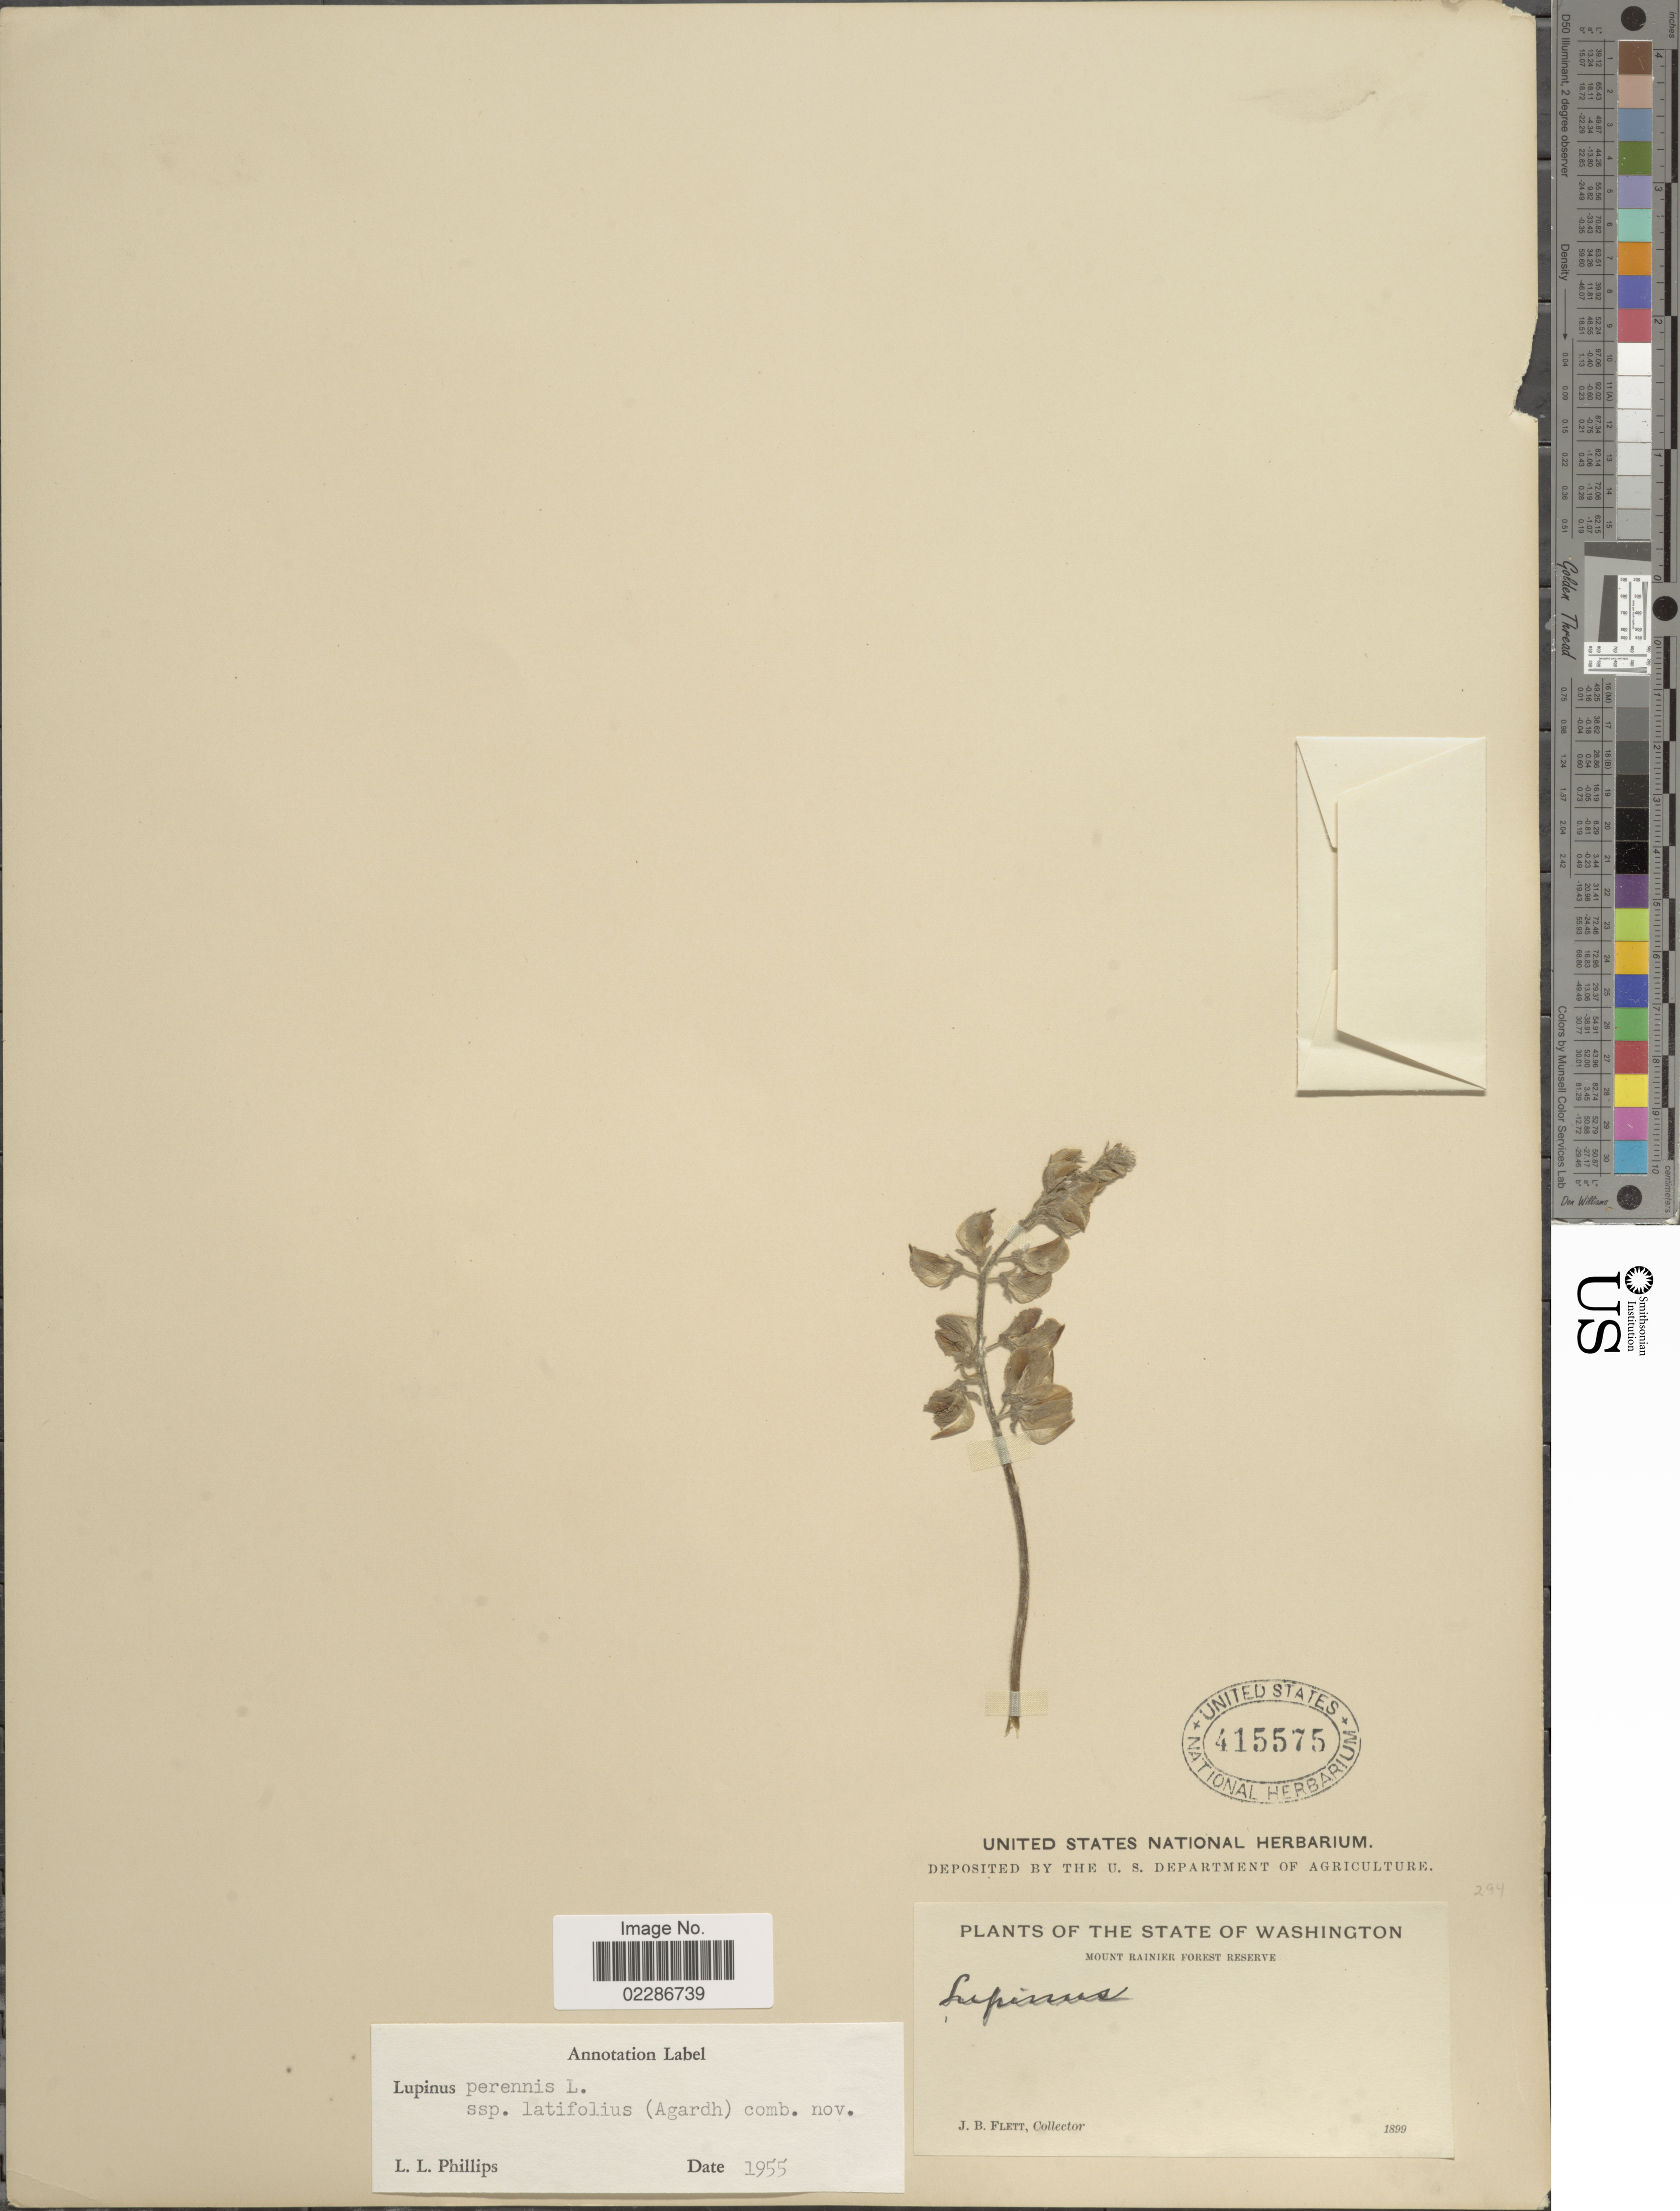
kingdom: Plantae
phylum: Tracheophyta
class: Magnoliopsida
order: Fabales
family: Fabaceae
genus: Lupinus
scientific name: Lupinus perennis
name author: L.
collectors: J. Flett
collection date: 1899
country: United States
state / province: Washington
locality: Mount Rainier Forest Reserve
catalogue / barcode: US 415575